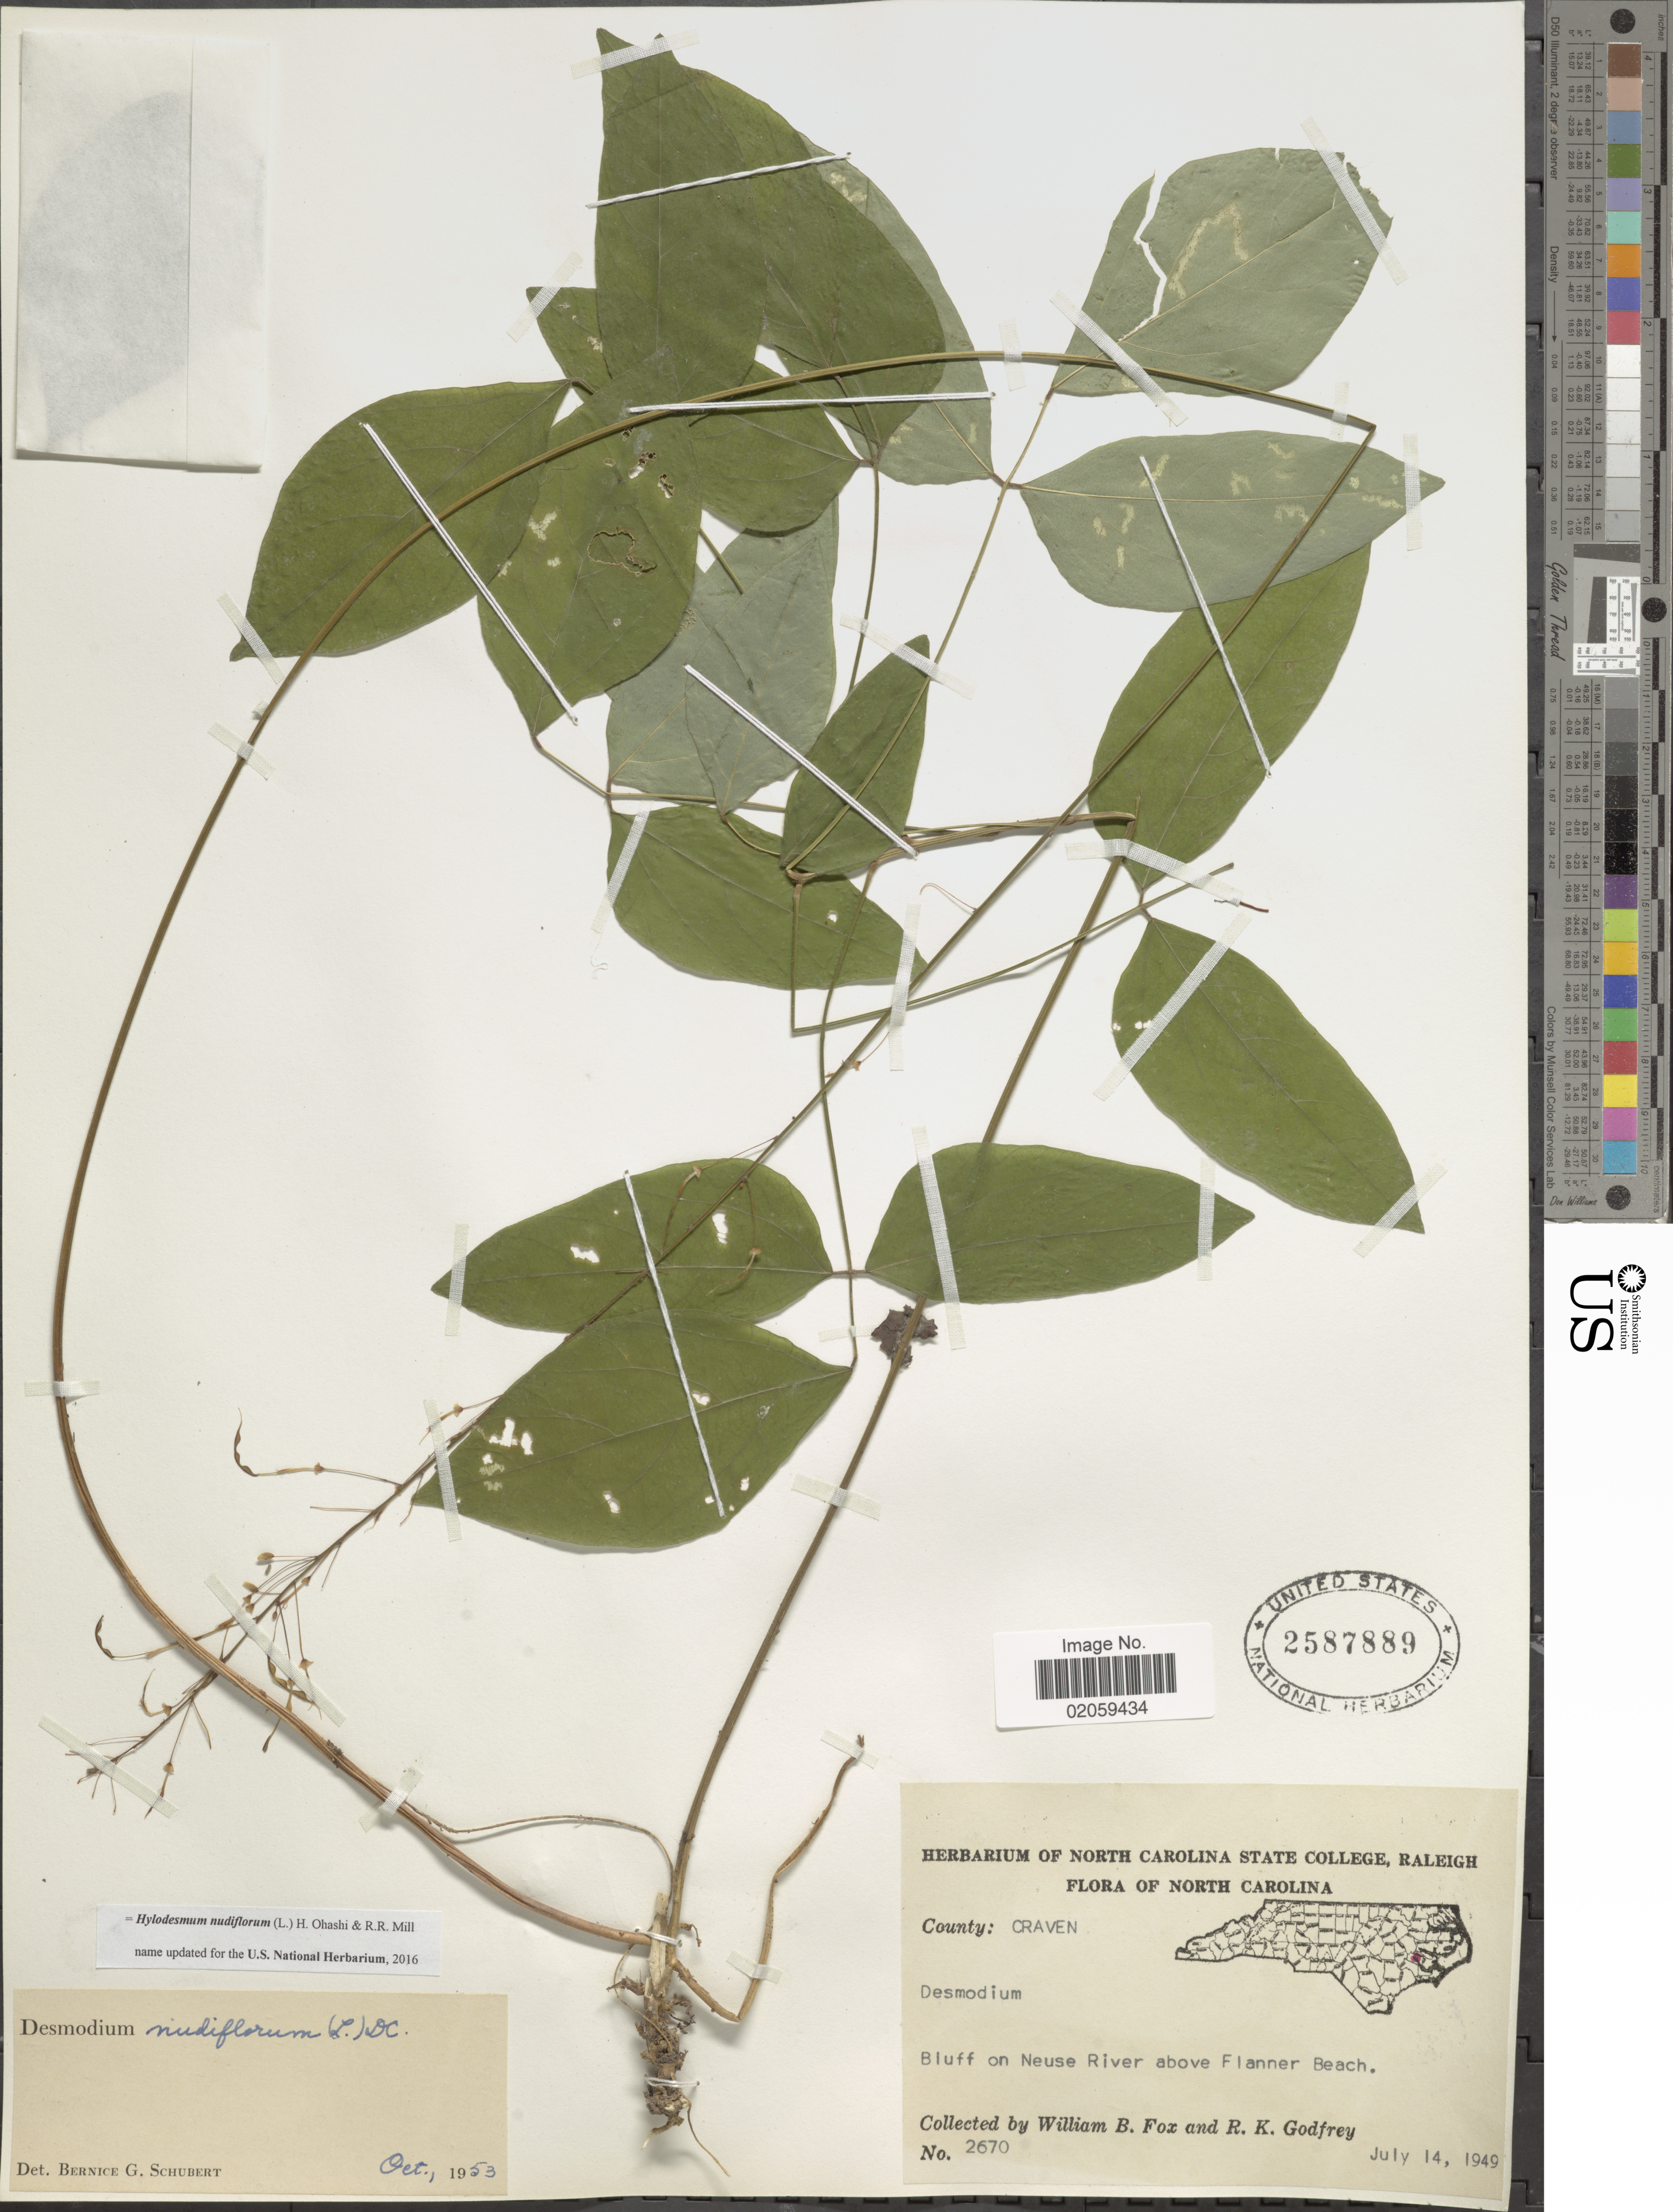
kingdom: Plantae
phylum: Tracheophyta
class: Magnoliopsida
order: Fabales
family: Fabaceae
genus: Hylodesmum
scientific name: Hylodesmum nudiflorum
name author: (L.) H. Ohashi & R.R. Mill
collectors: W. B. Fox & R. K. Godfrey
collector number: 2670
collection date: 1949-07-14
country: United States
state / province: North Carolina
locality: County Craven, bluff on Neuse River above Flanner Beach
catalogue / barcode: US 2587889